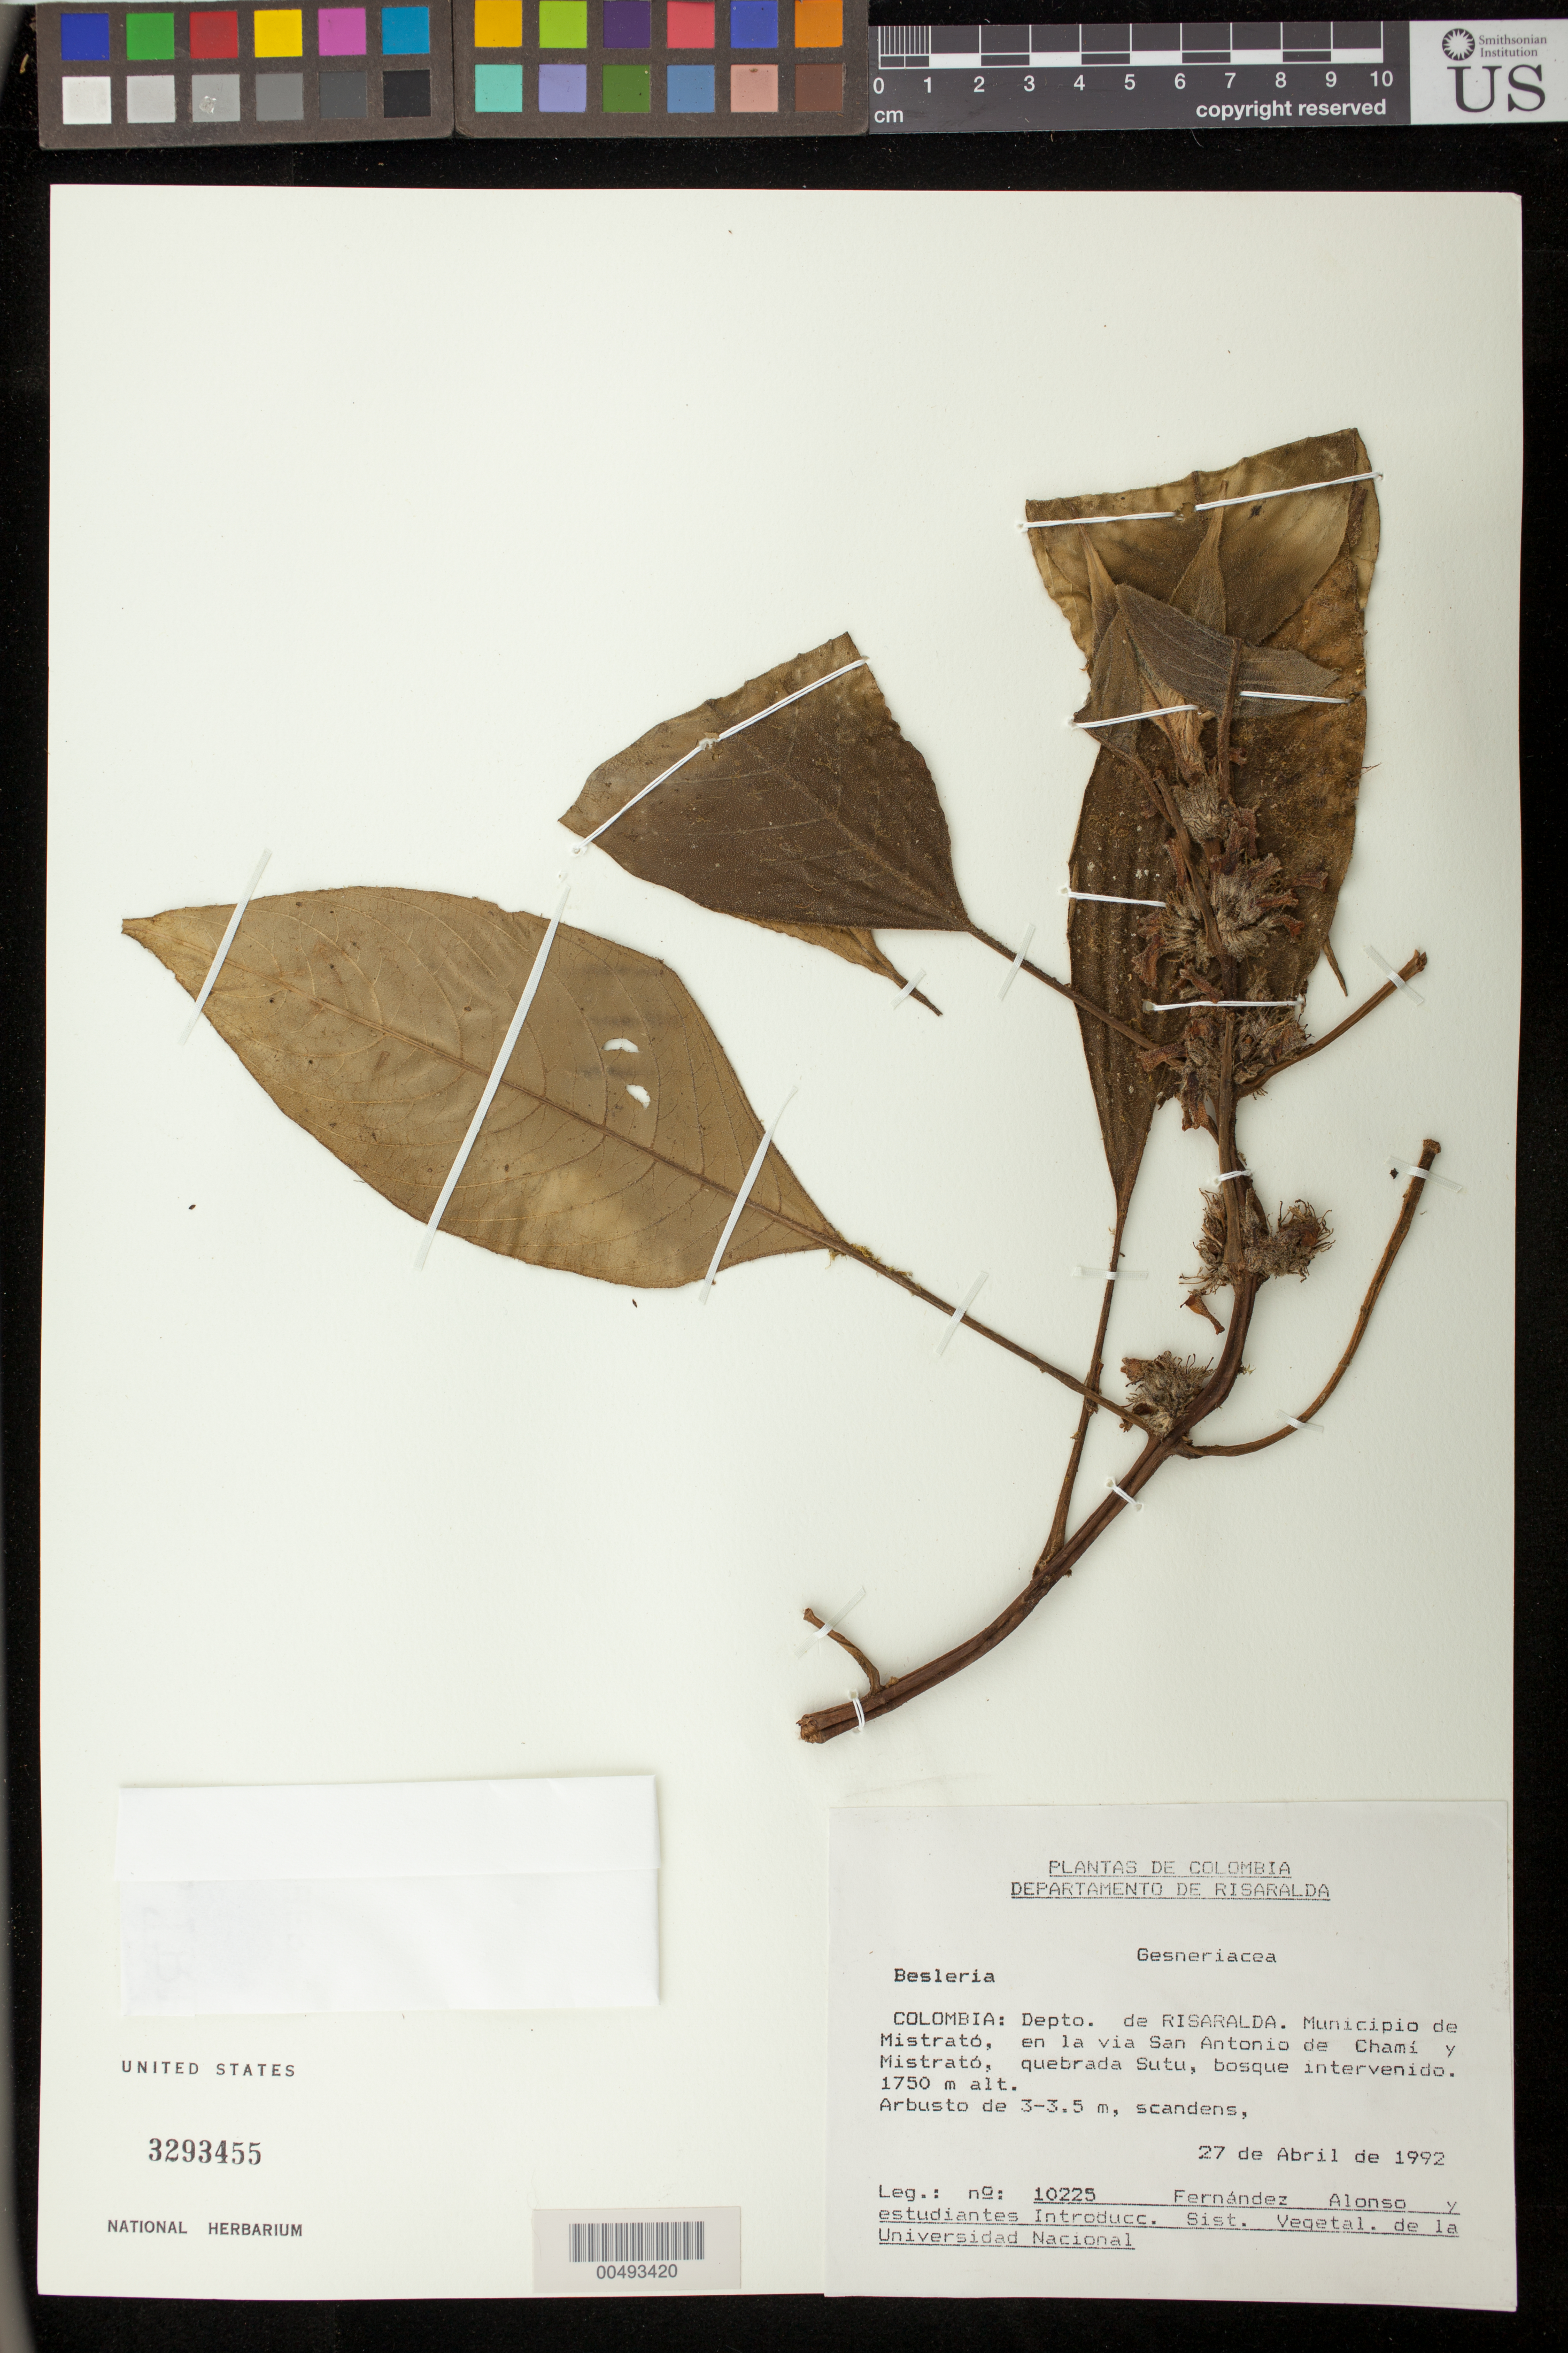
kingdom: Plantae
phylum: Tracheophyta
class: Magnoliopsida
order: Lamiales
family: Gesneriaceae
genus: Besleria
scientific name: Besleria sp.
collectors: J. L. Fernández-Alonso & Estudiantes Introducc. Sist. Vegetal. de la Universidad Nacional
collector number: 10225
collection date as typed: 27 Apr 1992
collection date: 1992-04-27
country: Colombia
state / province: Risaralda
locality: Municipio de Mistrató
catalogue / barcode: US 3293455